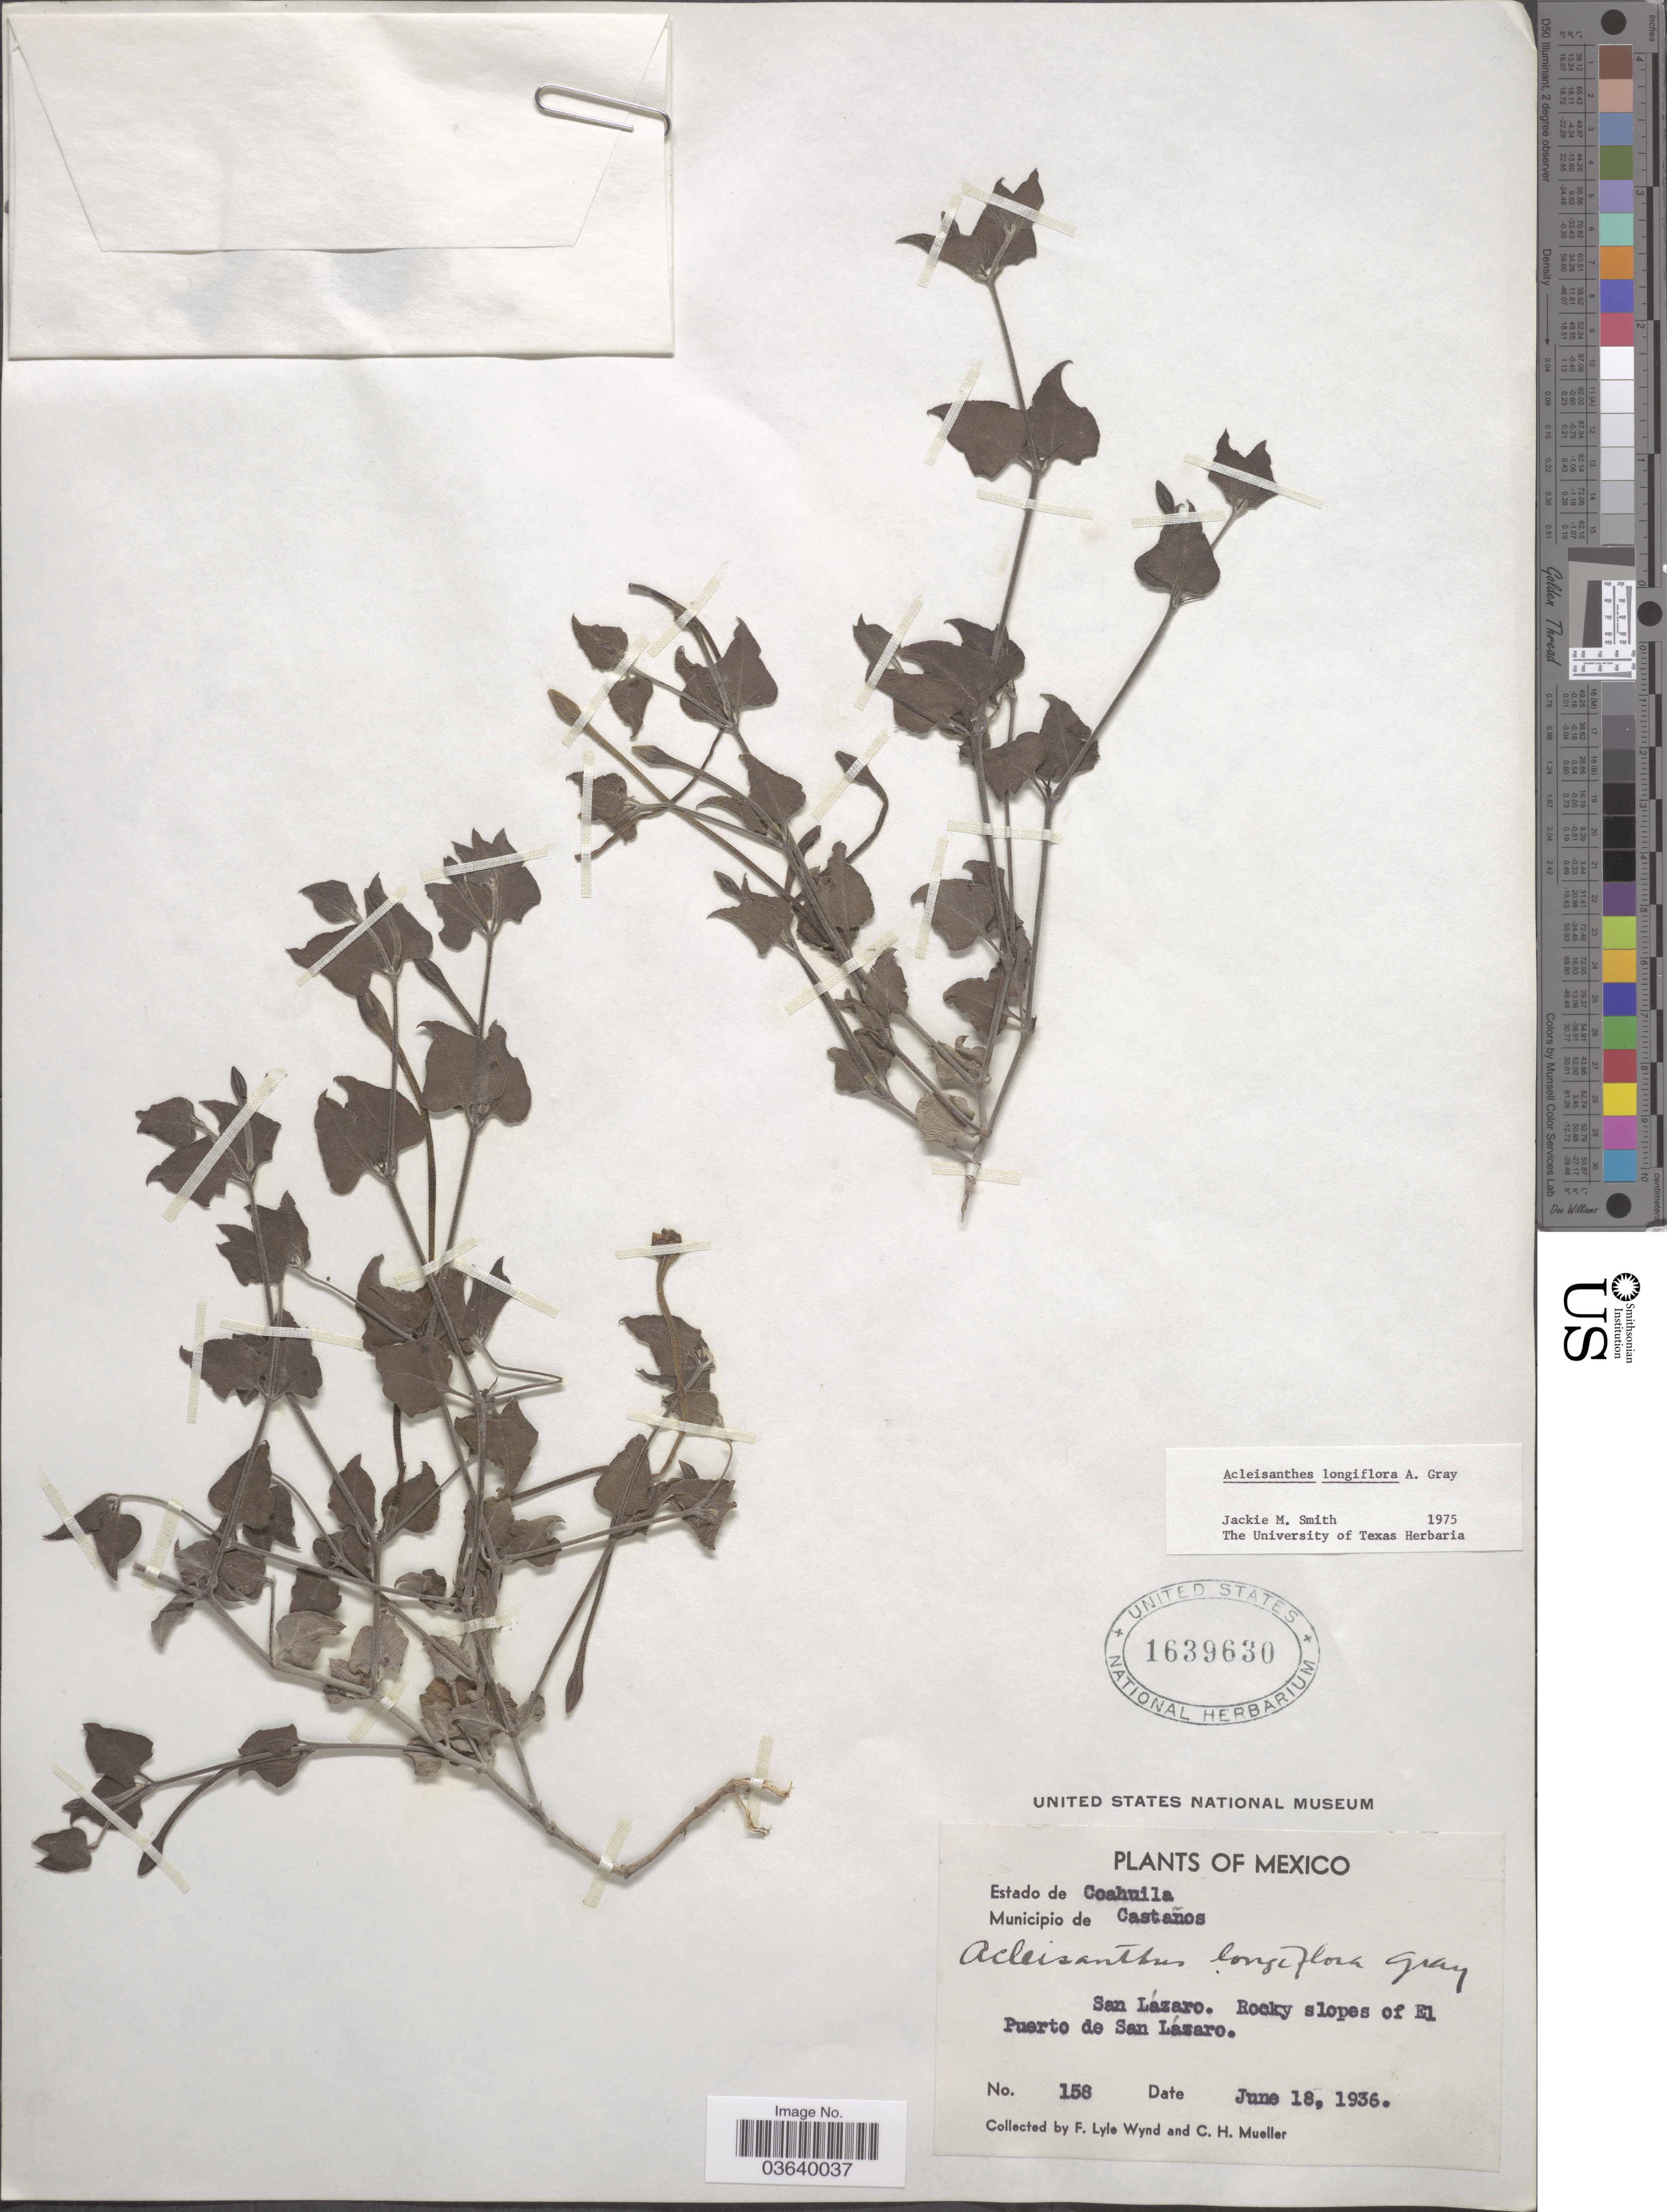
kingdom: Plantae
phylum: Tracheophyta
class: Magnoliopsida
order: Caryophyllales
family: Nyctaginaceae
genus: Acleisanthes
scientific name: Acleisanthes longiflora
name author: A. Gray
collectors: F. L. Wynd & C. H. Mueller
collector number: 158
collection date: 1936-06-18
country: Mexico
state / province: Coahuila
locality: Municipio de Castaños. San Lázaro. Rocky slopes of El Puerto de San Lázaro.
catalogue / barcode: US 1639630